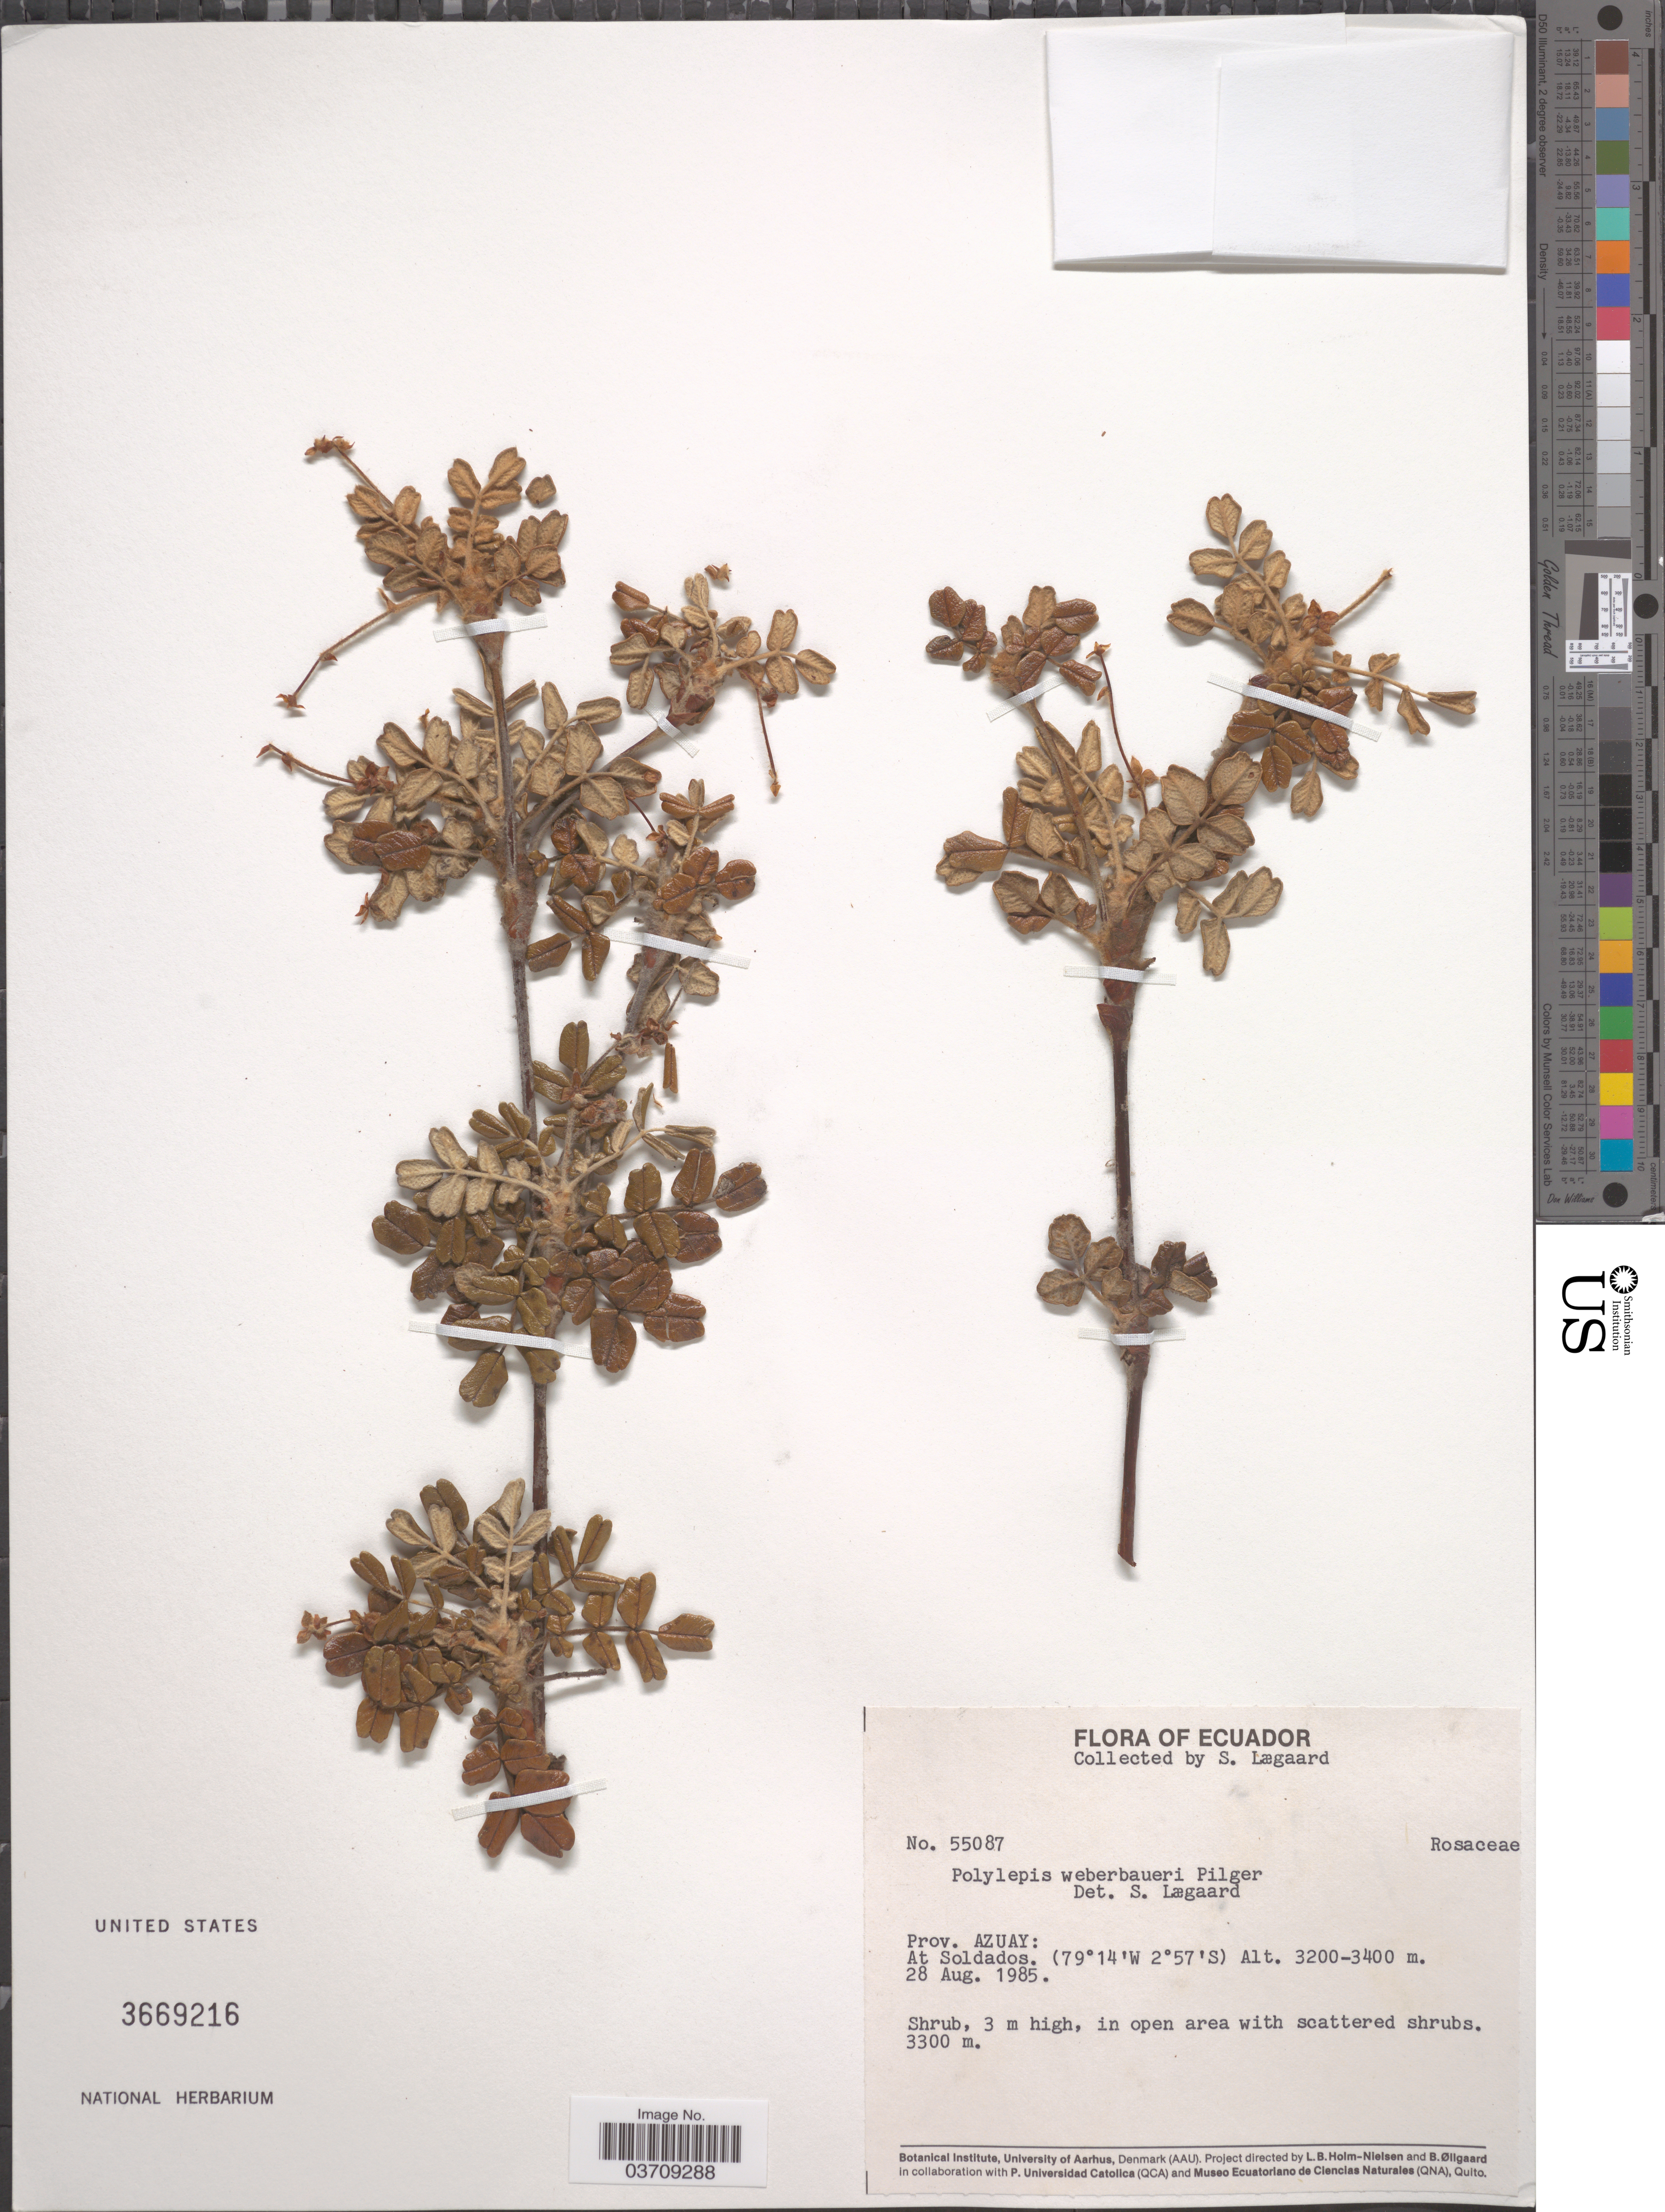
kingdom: Plantae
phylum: Tracheophyta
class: Magnoliopsida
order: Rosales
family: Rosaceae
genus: Polylepis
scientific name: Polylepis weberbaueri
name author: Pilg.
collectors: S. Lægaard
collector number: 55087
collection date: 1985-08-28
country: Ecuador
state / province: Azuay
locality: At Soldados.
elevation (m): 3200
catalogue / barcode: US 3669216